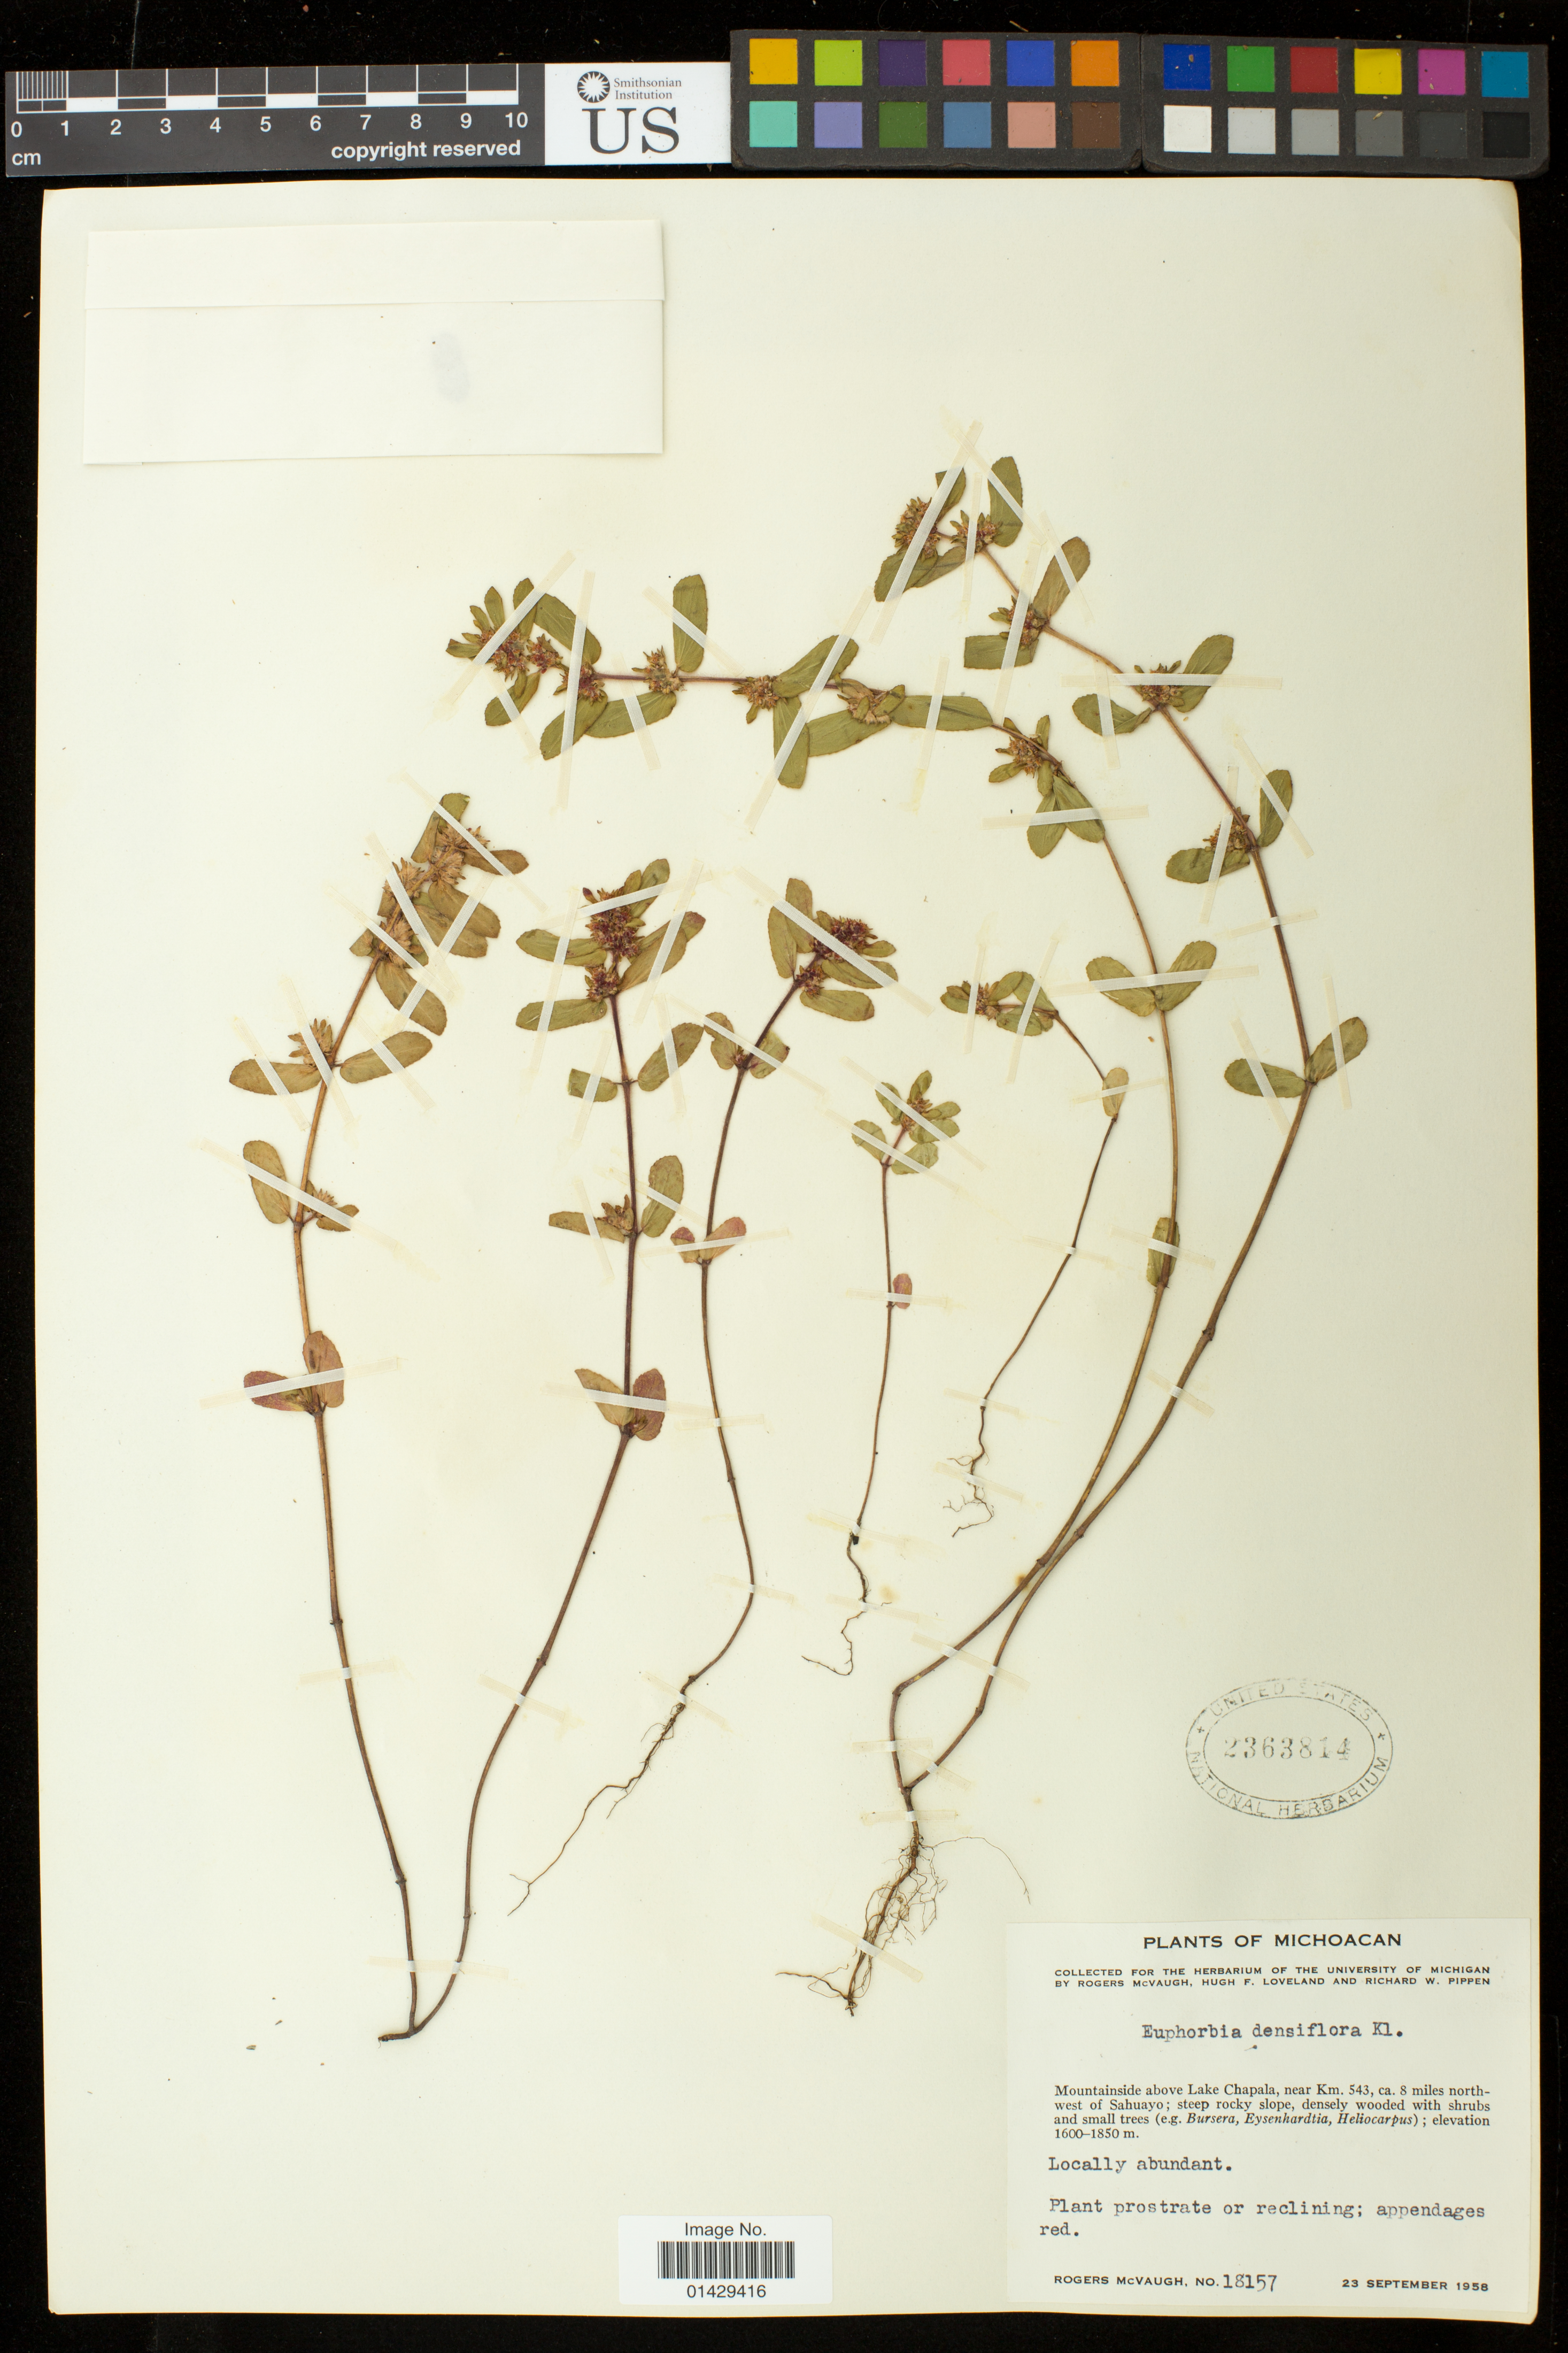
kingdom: Plantae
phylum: Tracheophyta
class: Magnoliopsida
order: Malpighiales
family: Euphorbiaceae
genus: Euphorbia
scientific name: Euphorbia densiflora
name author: (Klotzsch & Garcke) Klotzsch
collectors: R. McVaugh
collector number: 18157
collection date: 1958-09-23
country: Mexico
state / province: Michoacán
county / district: Sahuayo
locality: Mountainside above Lake Chapala, near Km. 543, ca. 8 miles north-west of Sahuayo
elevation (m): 1600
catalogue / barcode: US 2363814